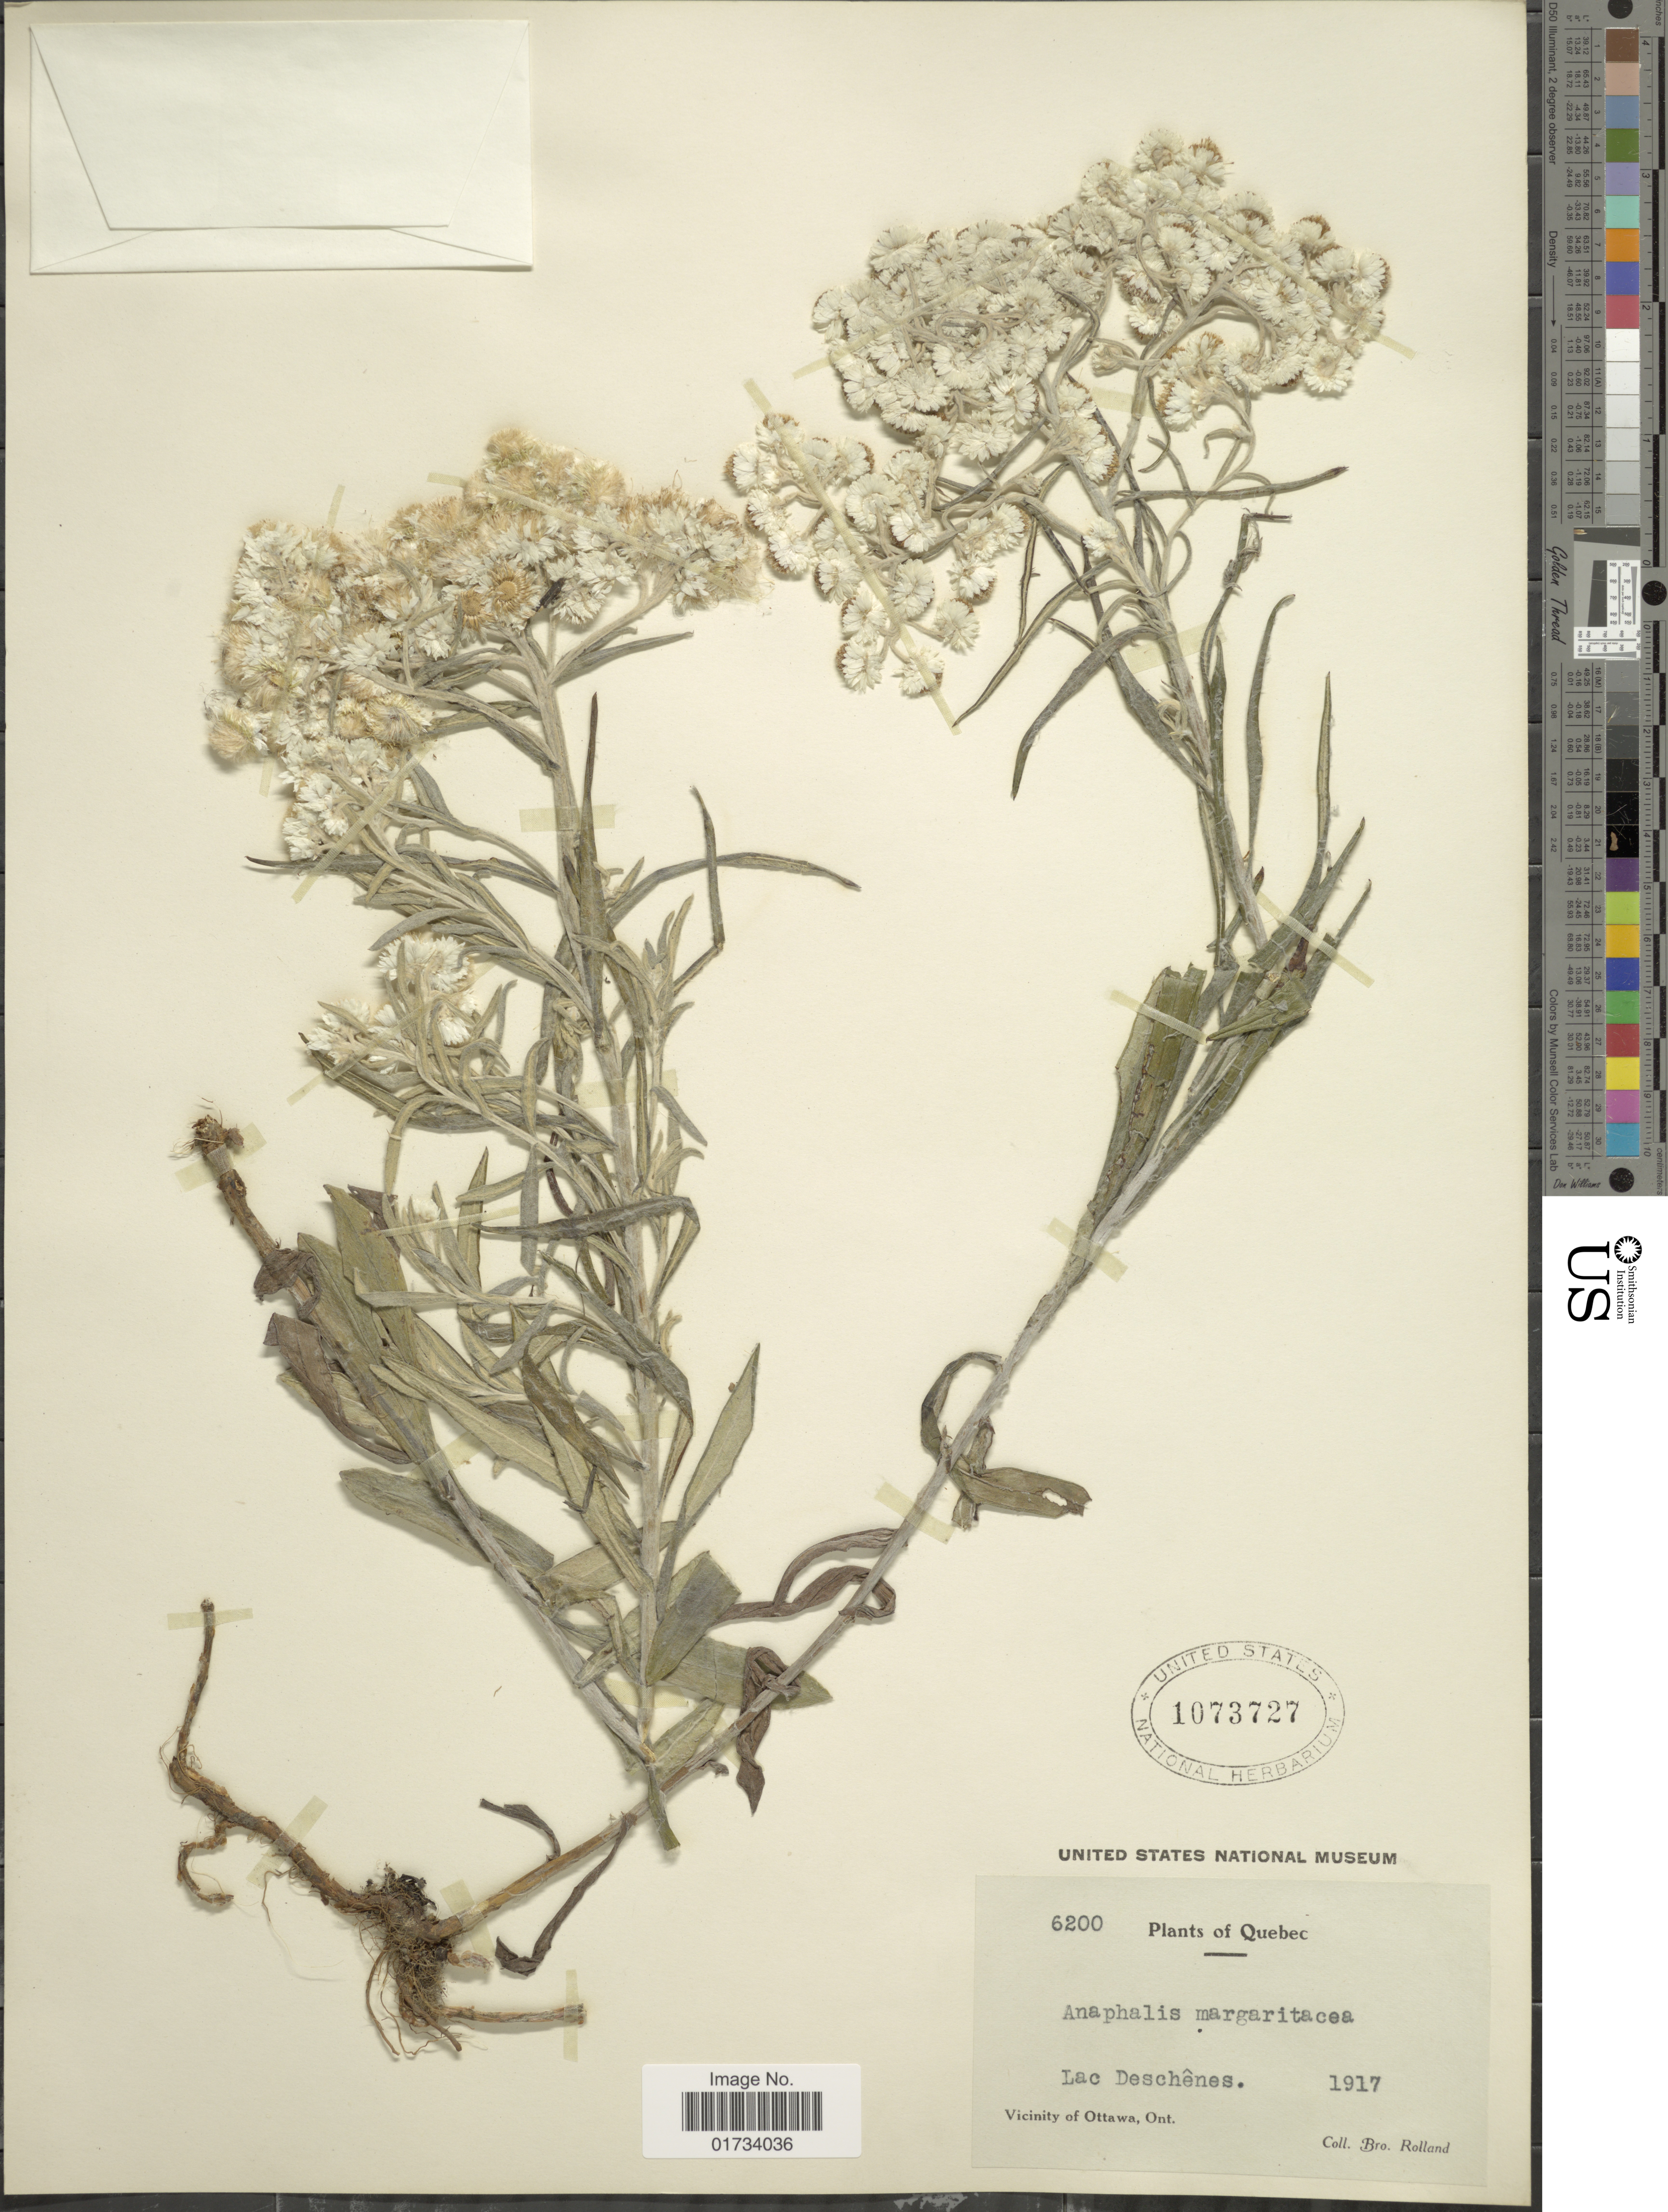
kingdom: Plantae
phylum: Tracheophyta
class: Magnoliopsida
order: Asterales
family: Asteraceae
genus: Anaphalis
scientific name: Anaphalis margaritacea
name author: (L.) Benth. & Hook. f.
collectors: B. Rolland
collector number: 6200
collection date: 1917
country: Canada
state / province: Ontario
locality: Las Deschênes, vicinity of Ottawa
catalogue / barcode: US 1073727